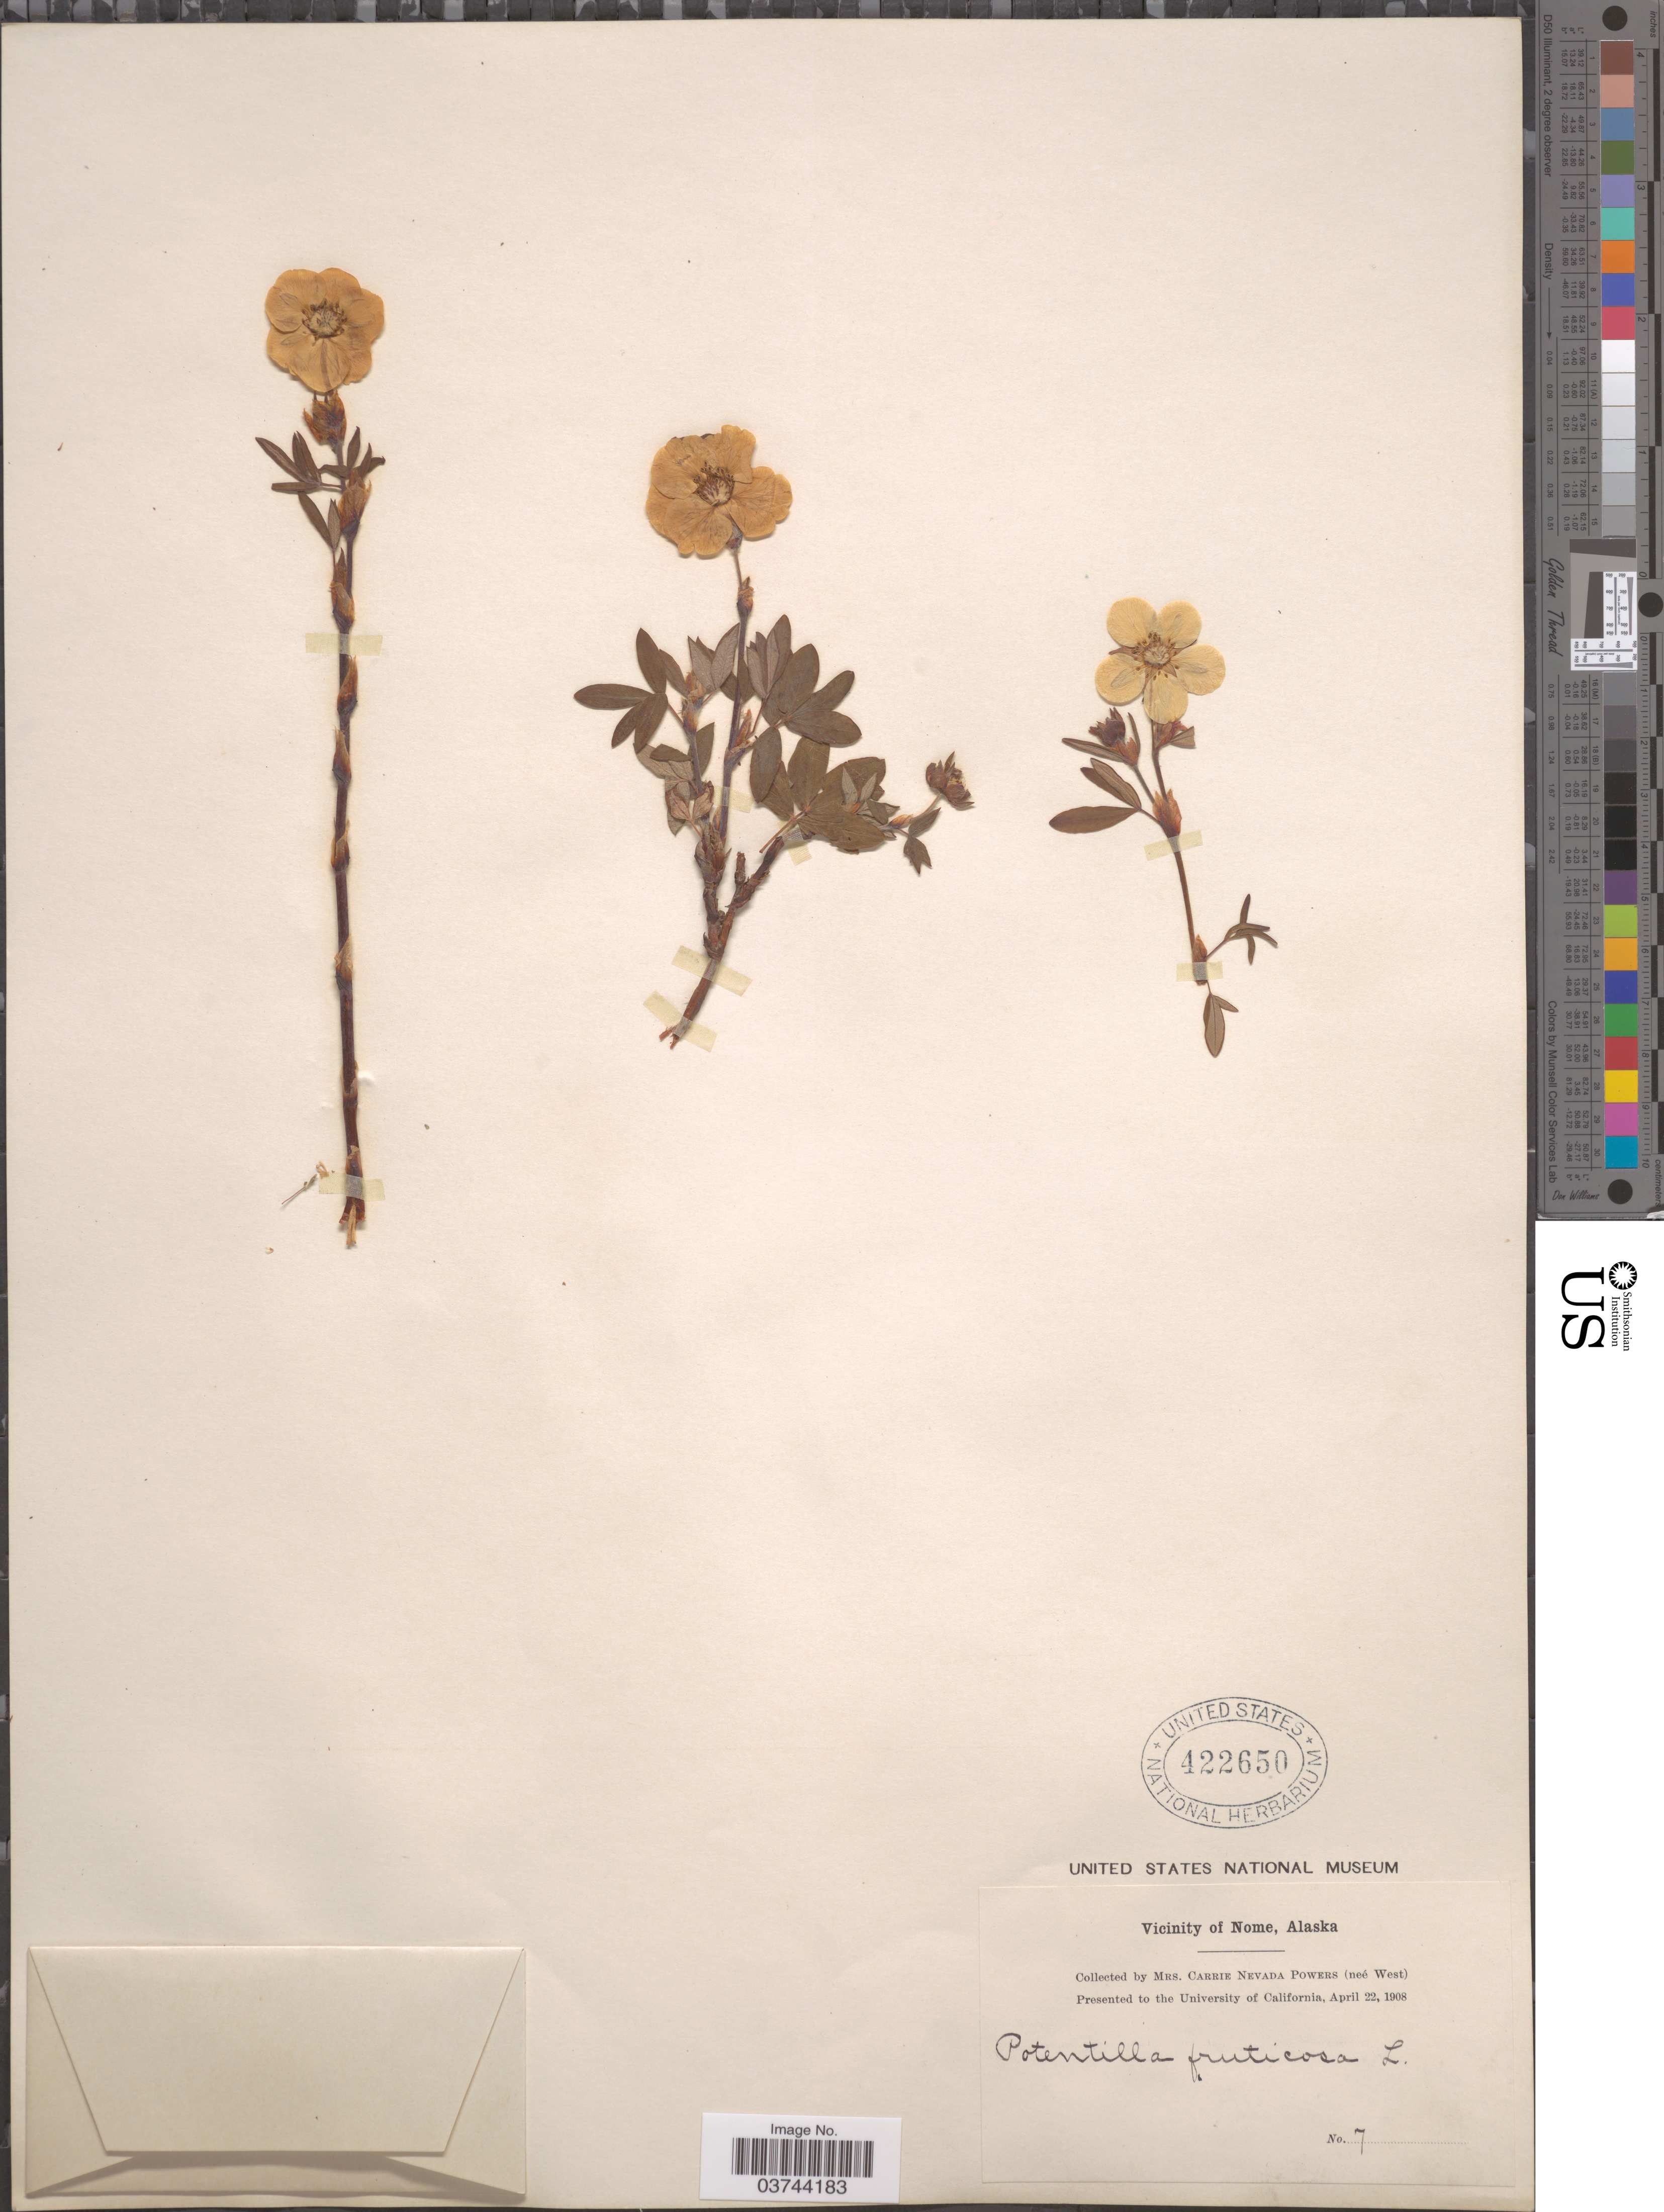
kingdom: Plantae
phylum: Tracheophyta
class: Magnoliopsida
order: Rosales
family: Rosaceae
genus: Dasiphora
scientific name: Dasiphora fruticosa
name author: (L.) Rydb.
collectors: C. Powers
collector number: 7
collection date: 1908-04-22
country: United States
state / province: Alaska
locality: Vicinity of Nome.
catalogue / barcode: US 422650